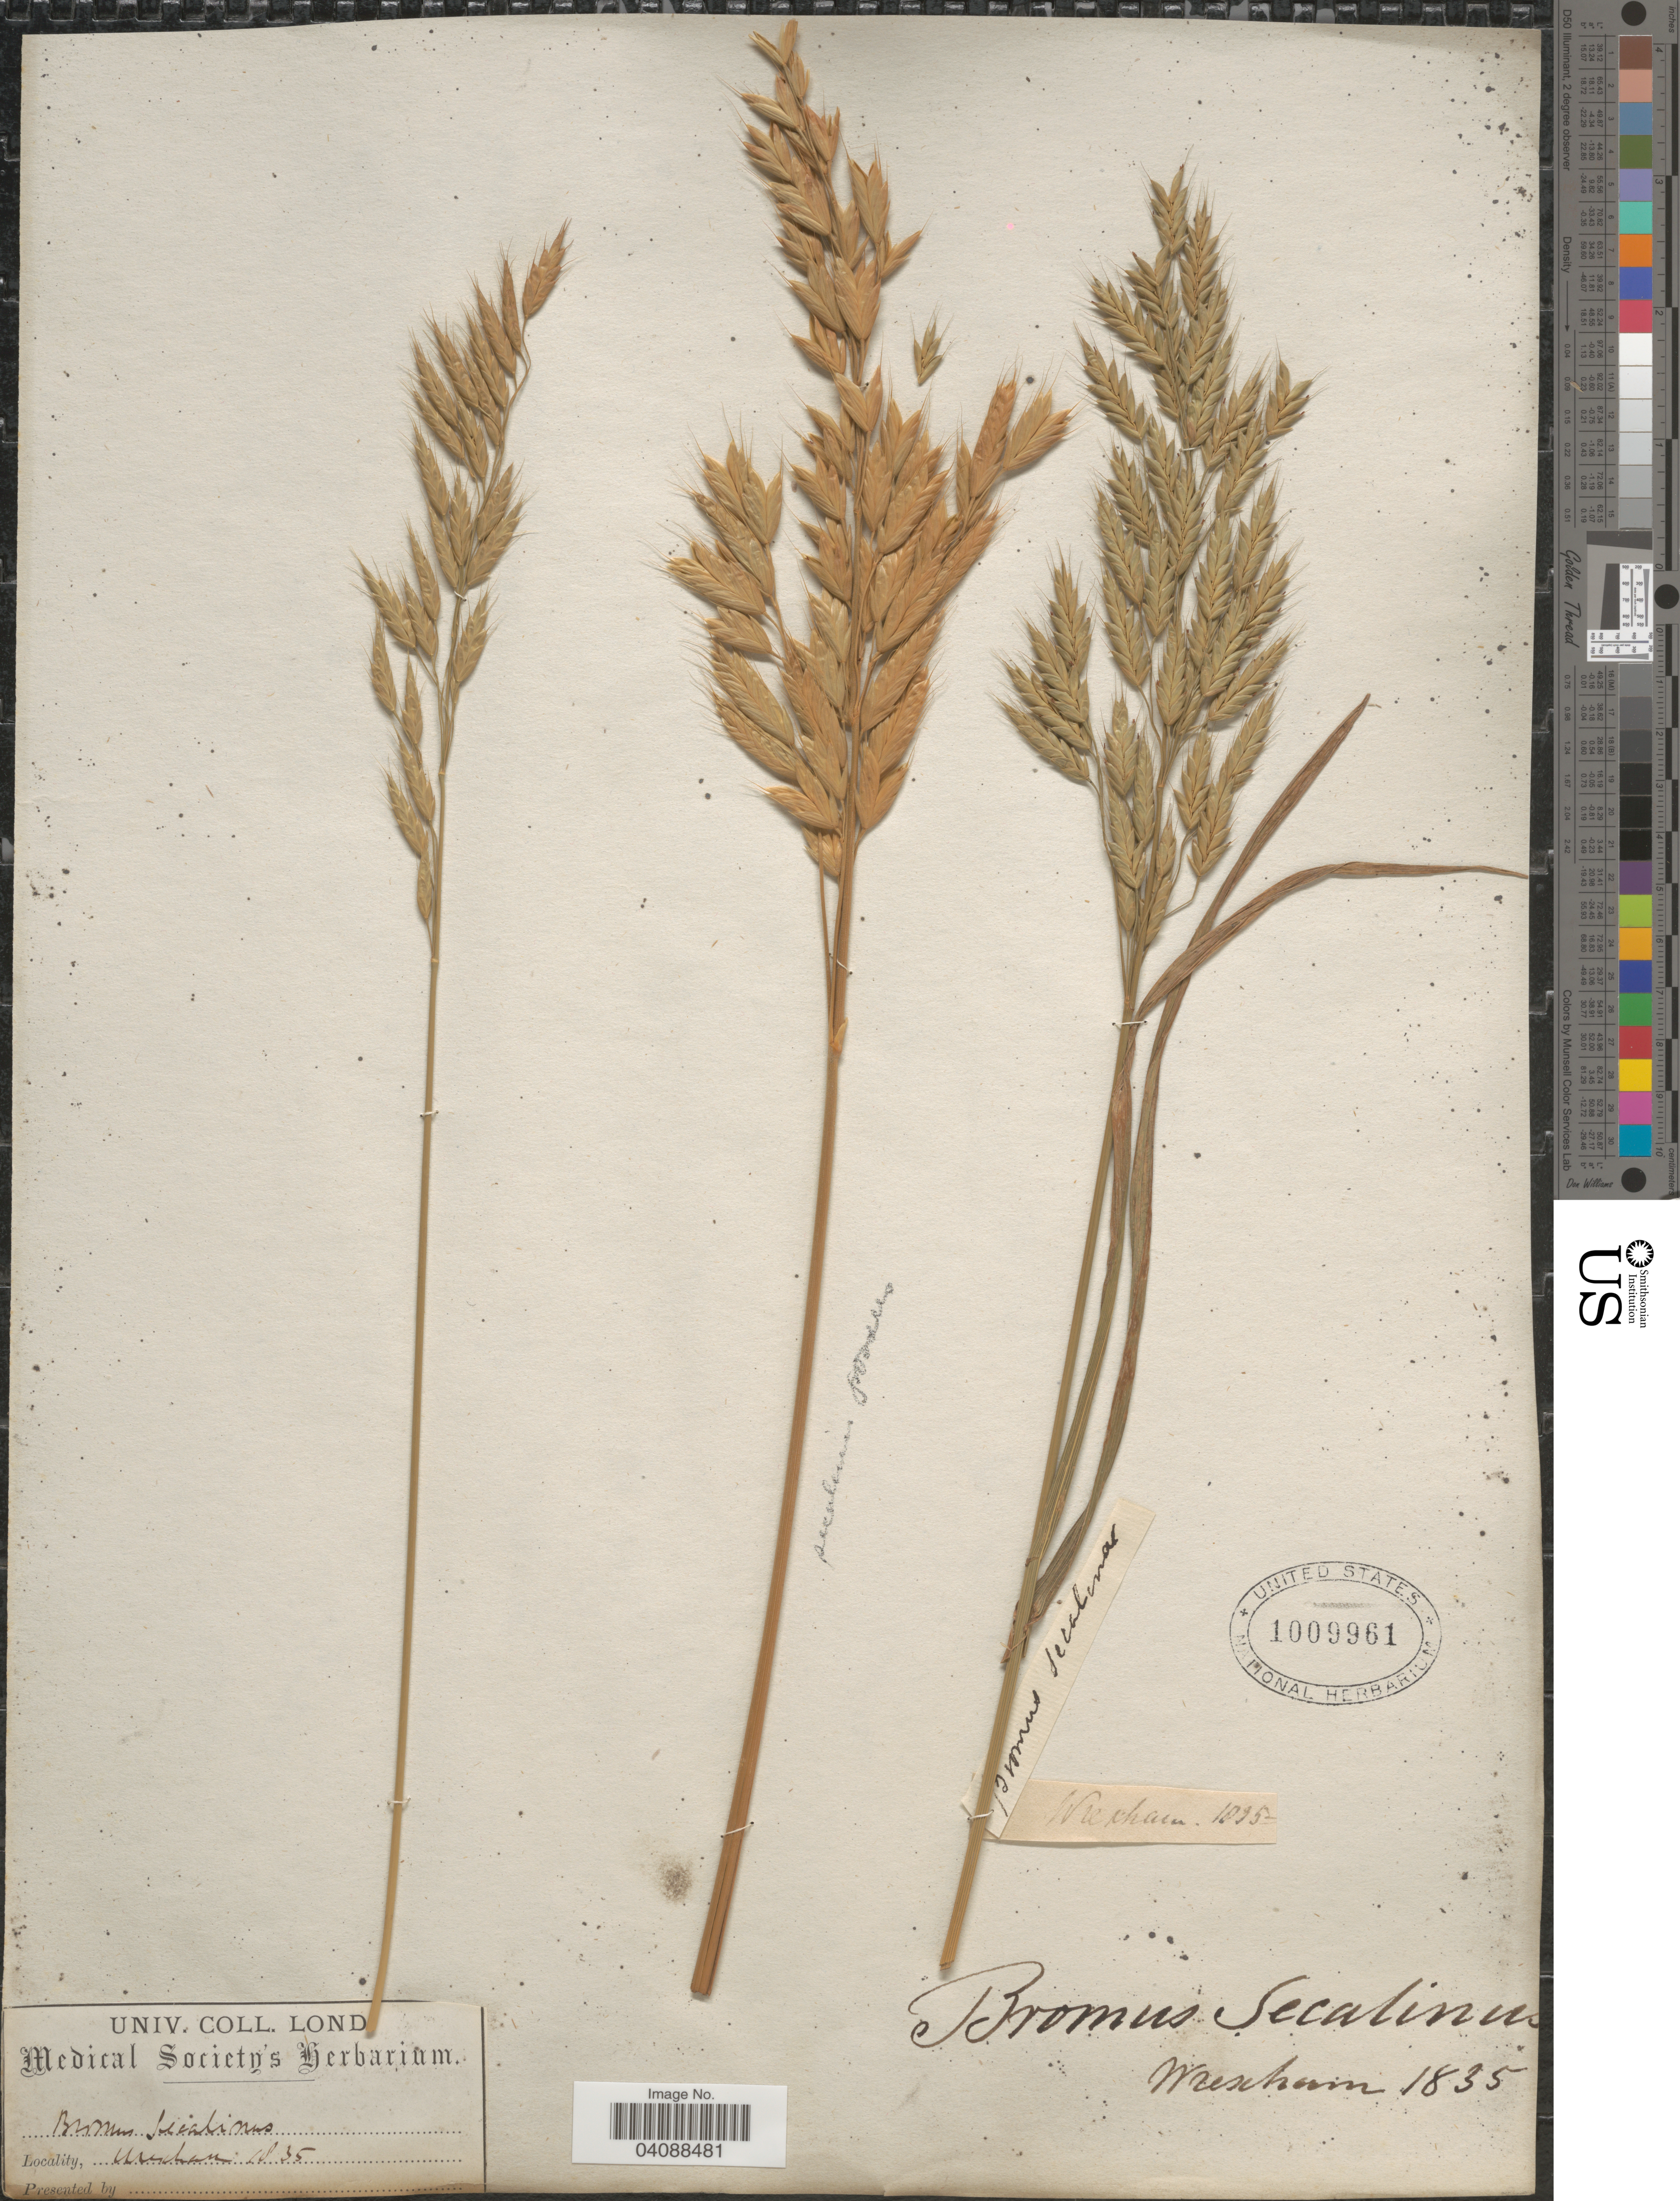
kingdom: Plantae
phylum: Tracheophyta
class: Liliopsida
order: Poales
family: Poaceae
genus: Bromus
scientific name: Bromus secalinus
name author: L.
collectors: ex herb. Medical Society's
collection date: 1835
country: United Kingdom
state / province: Wales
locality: Wrexham.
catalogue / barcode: US 1009961